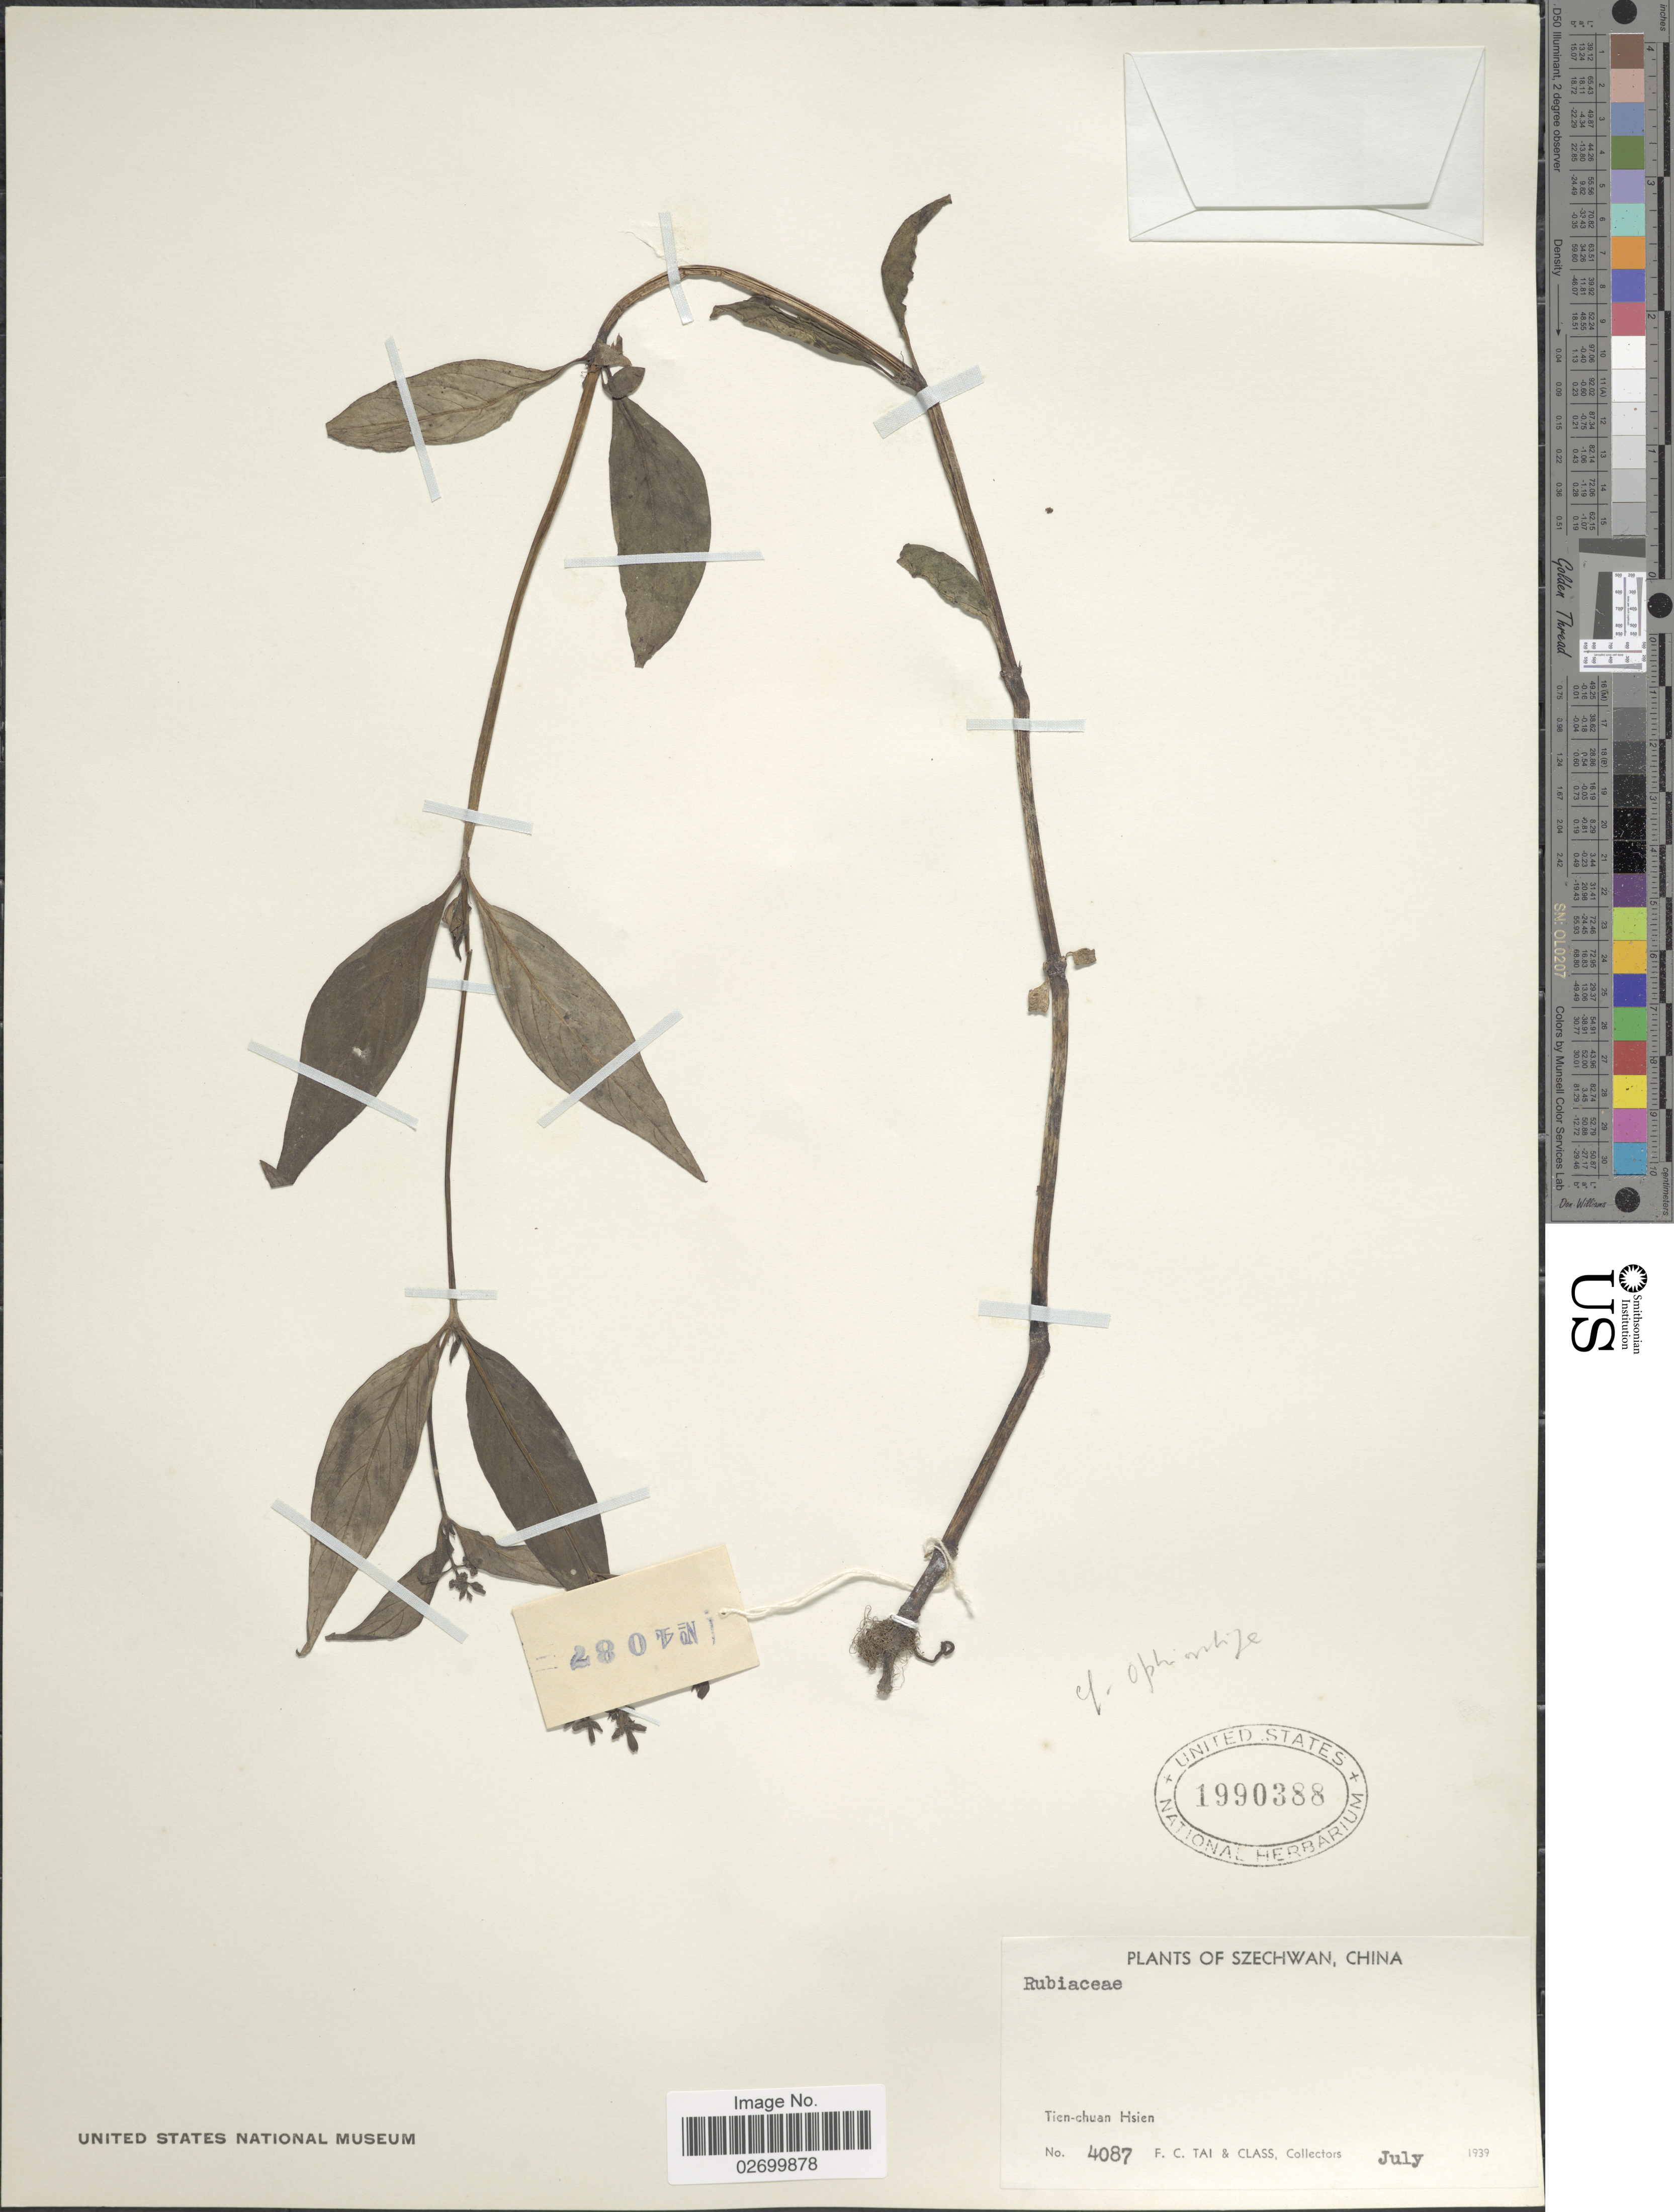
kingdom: Plantae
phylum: Tracheophyta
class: Magnoliopsida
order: Gentianales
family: Rubiaceae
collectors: F. Tai & Class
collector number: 4087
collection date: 1939-07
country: China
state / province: Sichuan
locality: Tien-chuan Hsien.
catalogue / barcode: US 1990388